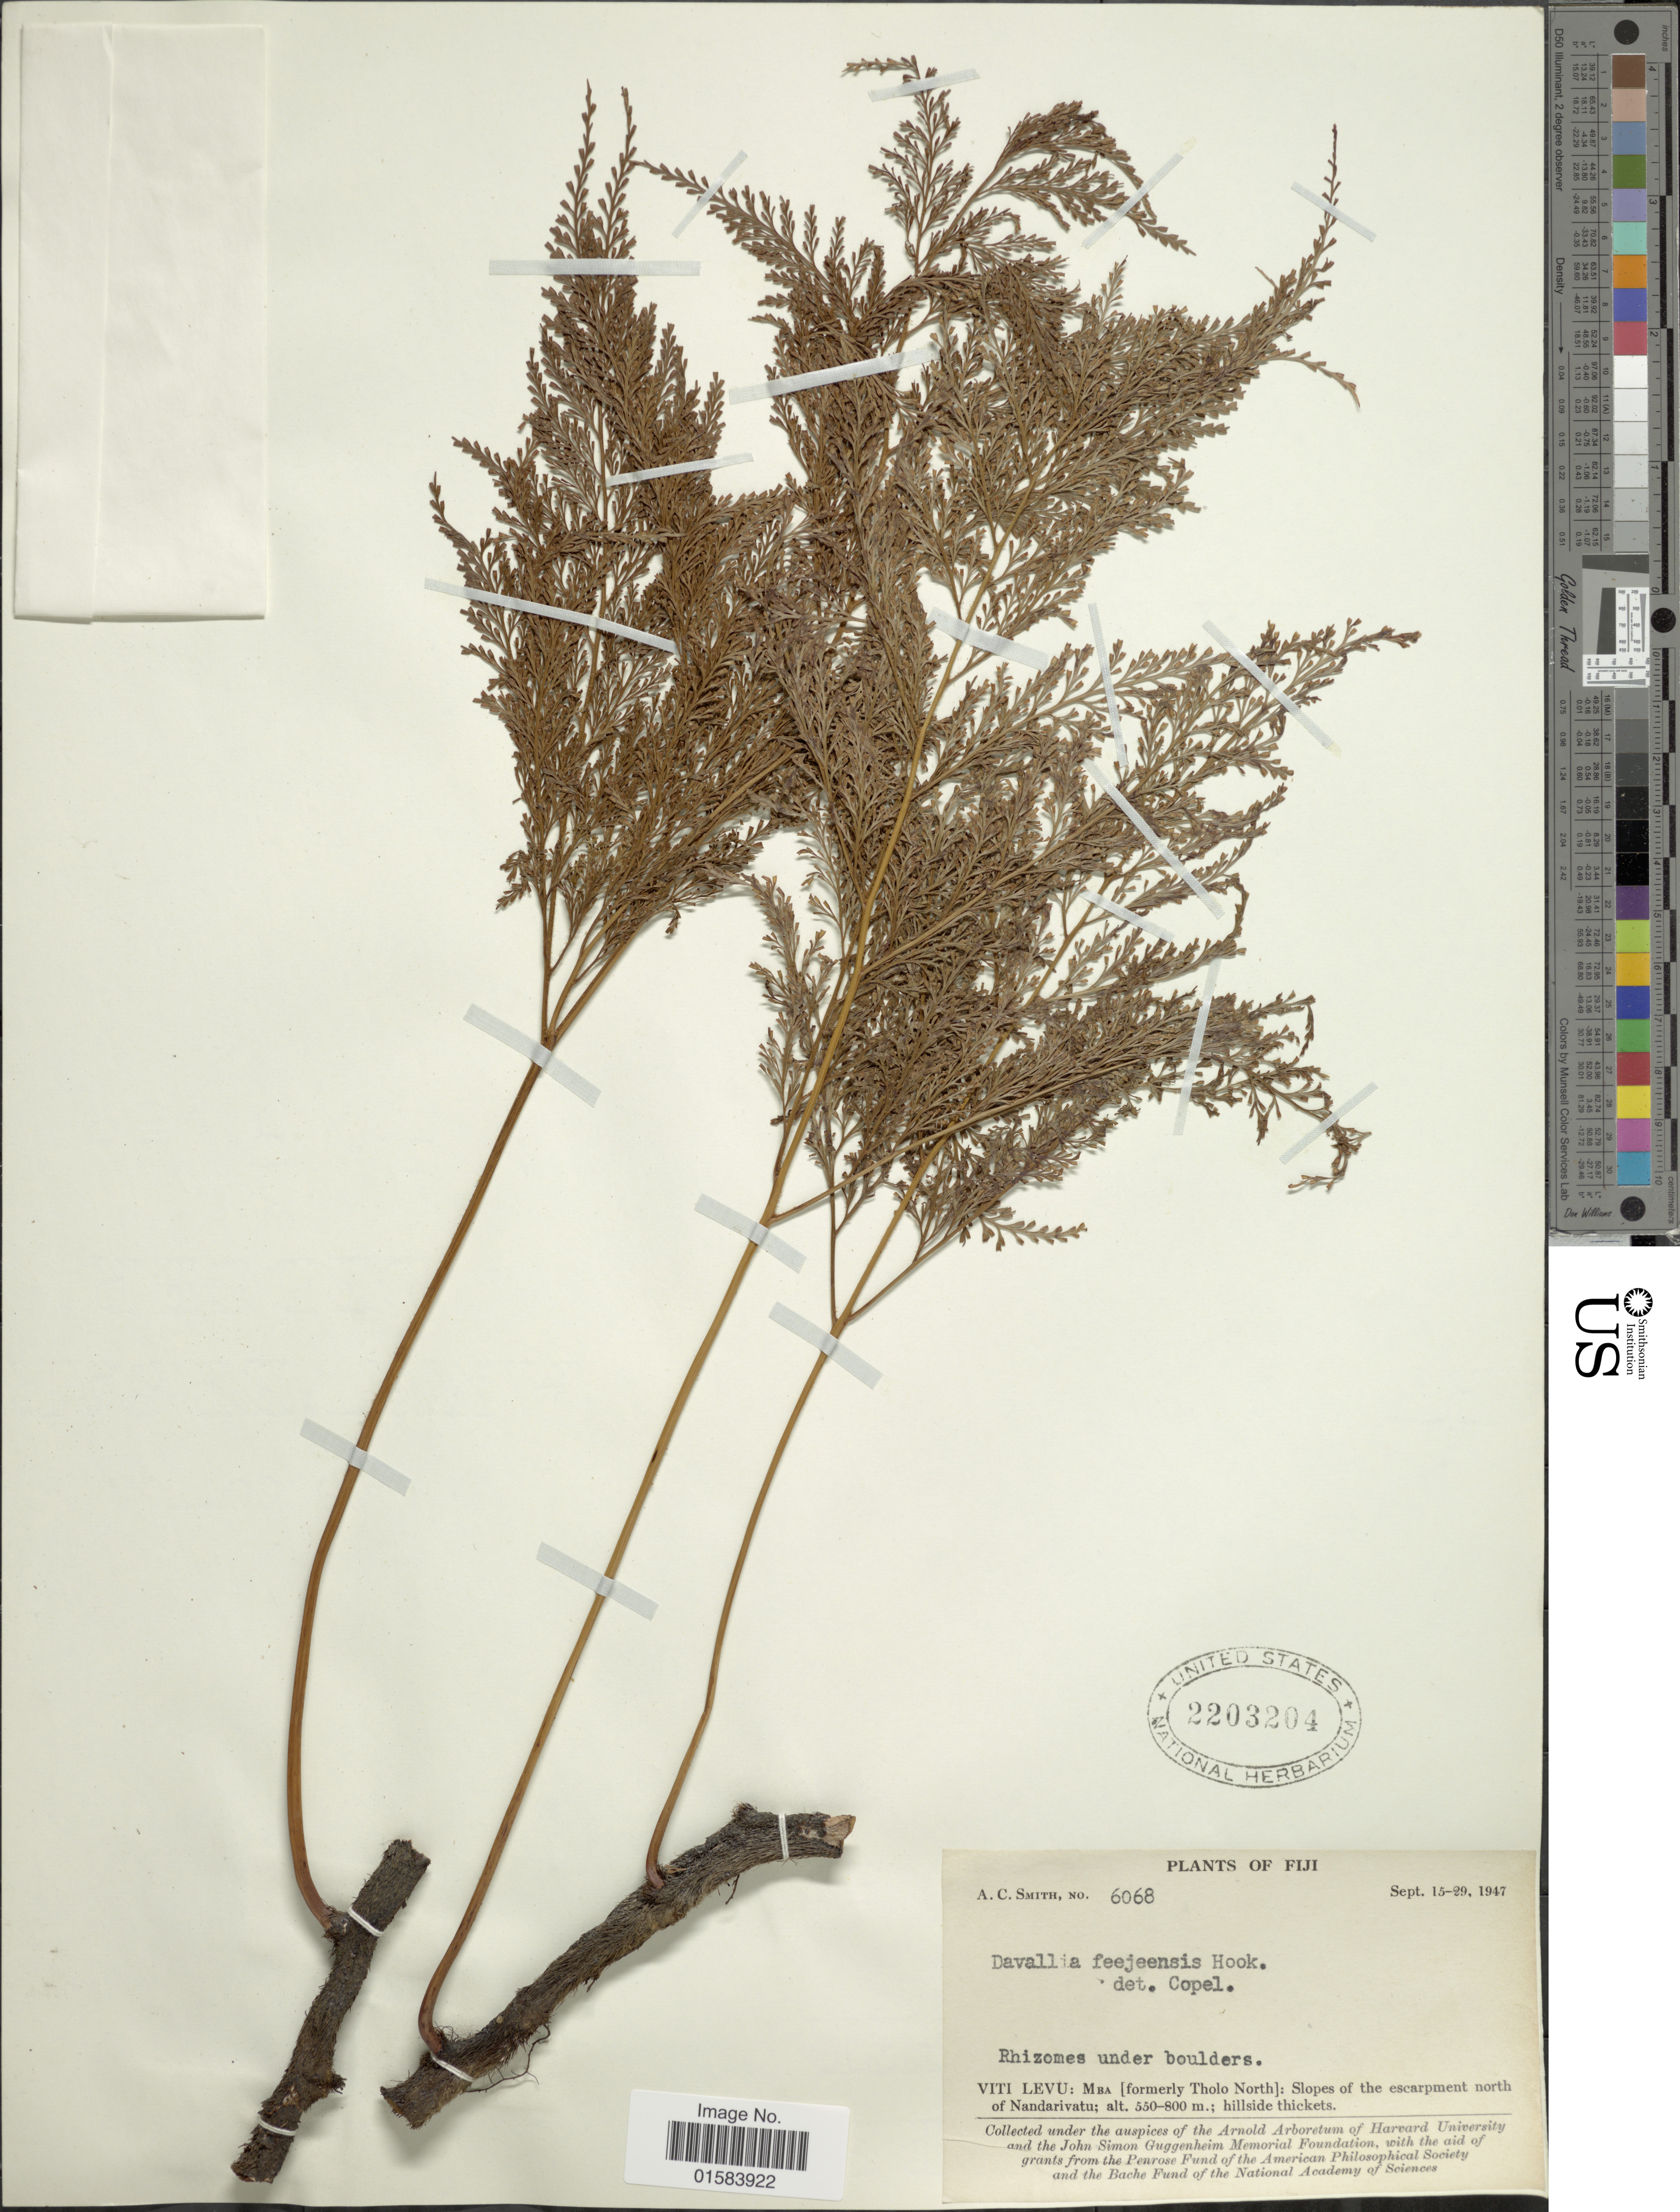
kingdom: Plantae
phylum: Tracheophyta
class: Polypodiopsida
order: Polypodiales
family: Davalliaceae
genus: Davallia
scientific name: Davallia solida var. fejeensis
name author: (Hook.) Noot.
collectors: A. C. Smith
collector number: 6068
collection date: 1947-09-15/1947-09-29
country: Fiji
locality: Viti Levu: Mba [formerly Tholo North]: Slopes of the escarpment north of Nandarivatu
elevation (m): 550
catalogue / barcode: US 2203204